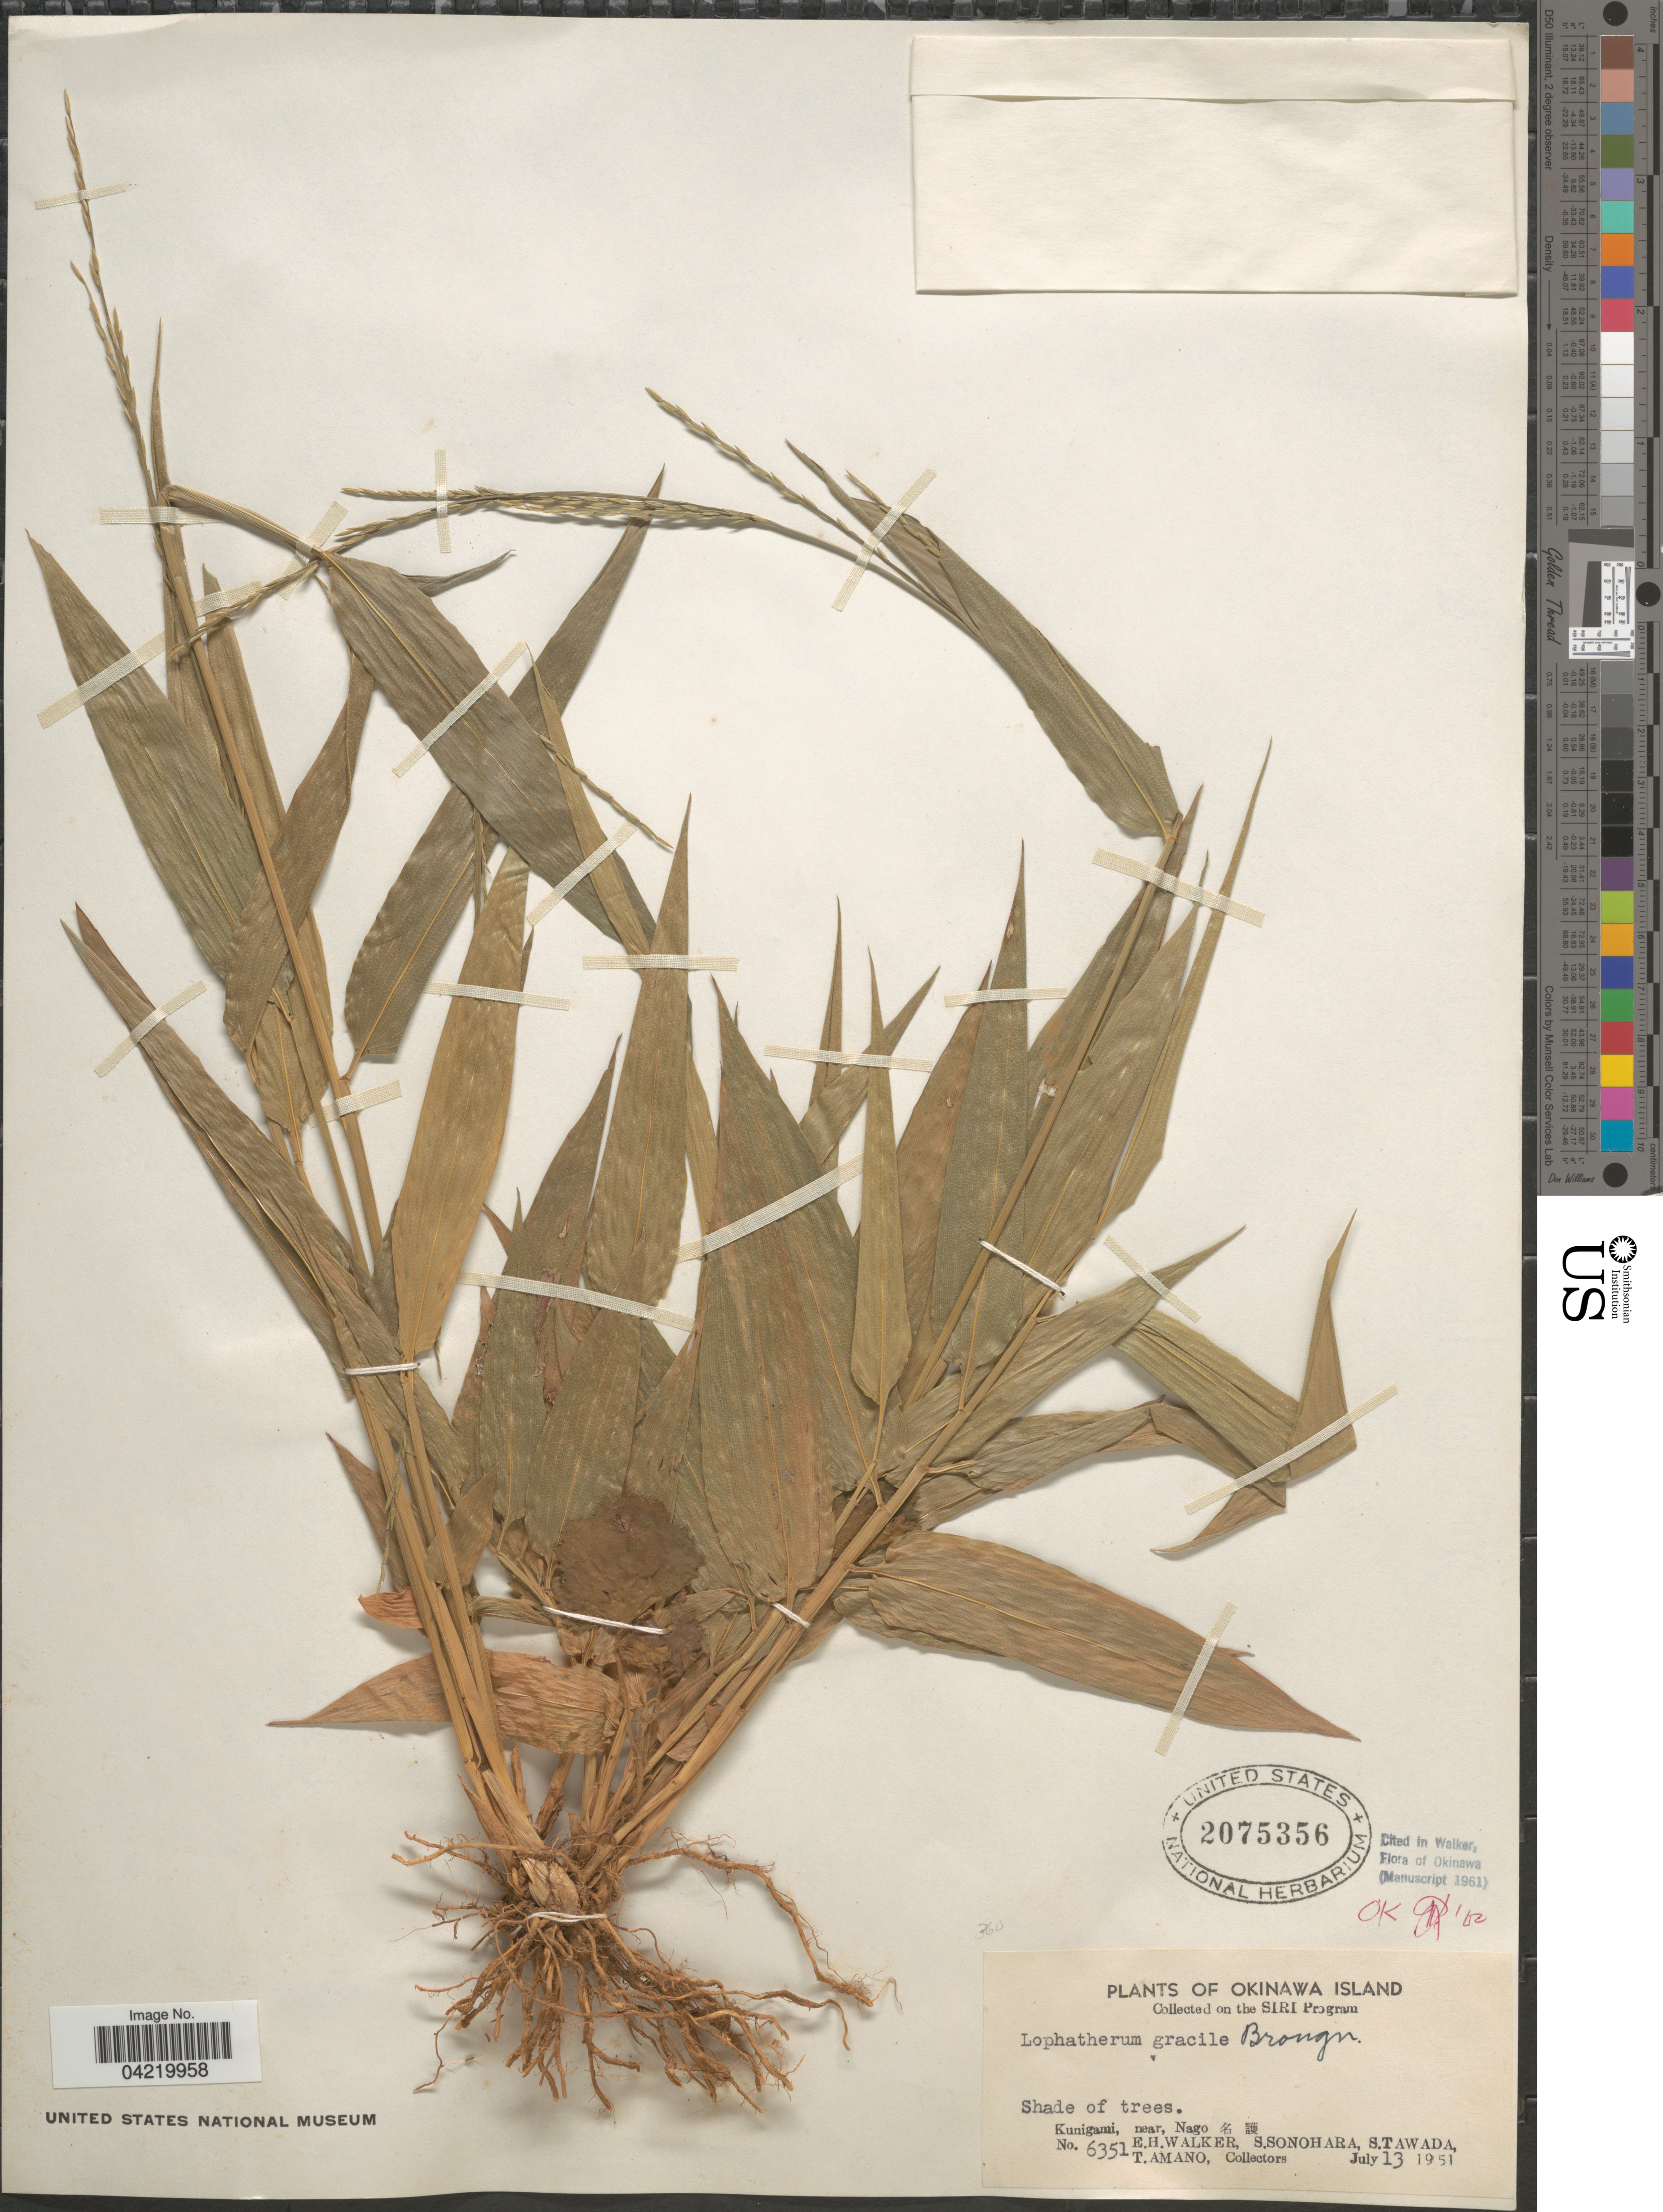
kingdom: Plantae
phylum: Tracheophyta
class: Liliopsida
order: Poales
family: Poaceae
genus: Lophatherum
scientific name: Lophatherum gracile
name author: Brongn.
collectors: E. H. Walker, S. Sonohara, S. Tawada & T. Amano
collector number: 6351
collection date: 1951-07-13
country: Japan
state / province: Okinawa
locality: Okinawa Islands. Shade of trees. Kunigami, near, Nago X.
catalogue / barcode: US 2075356